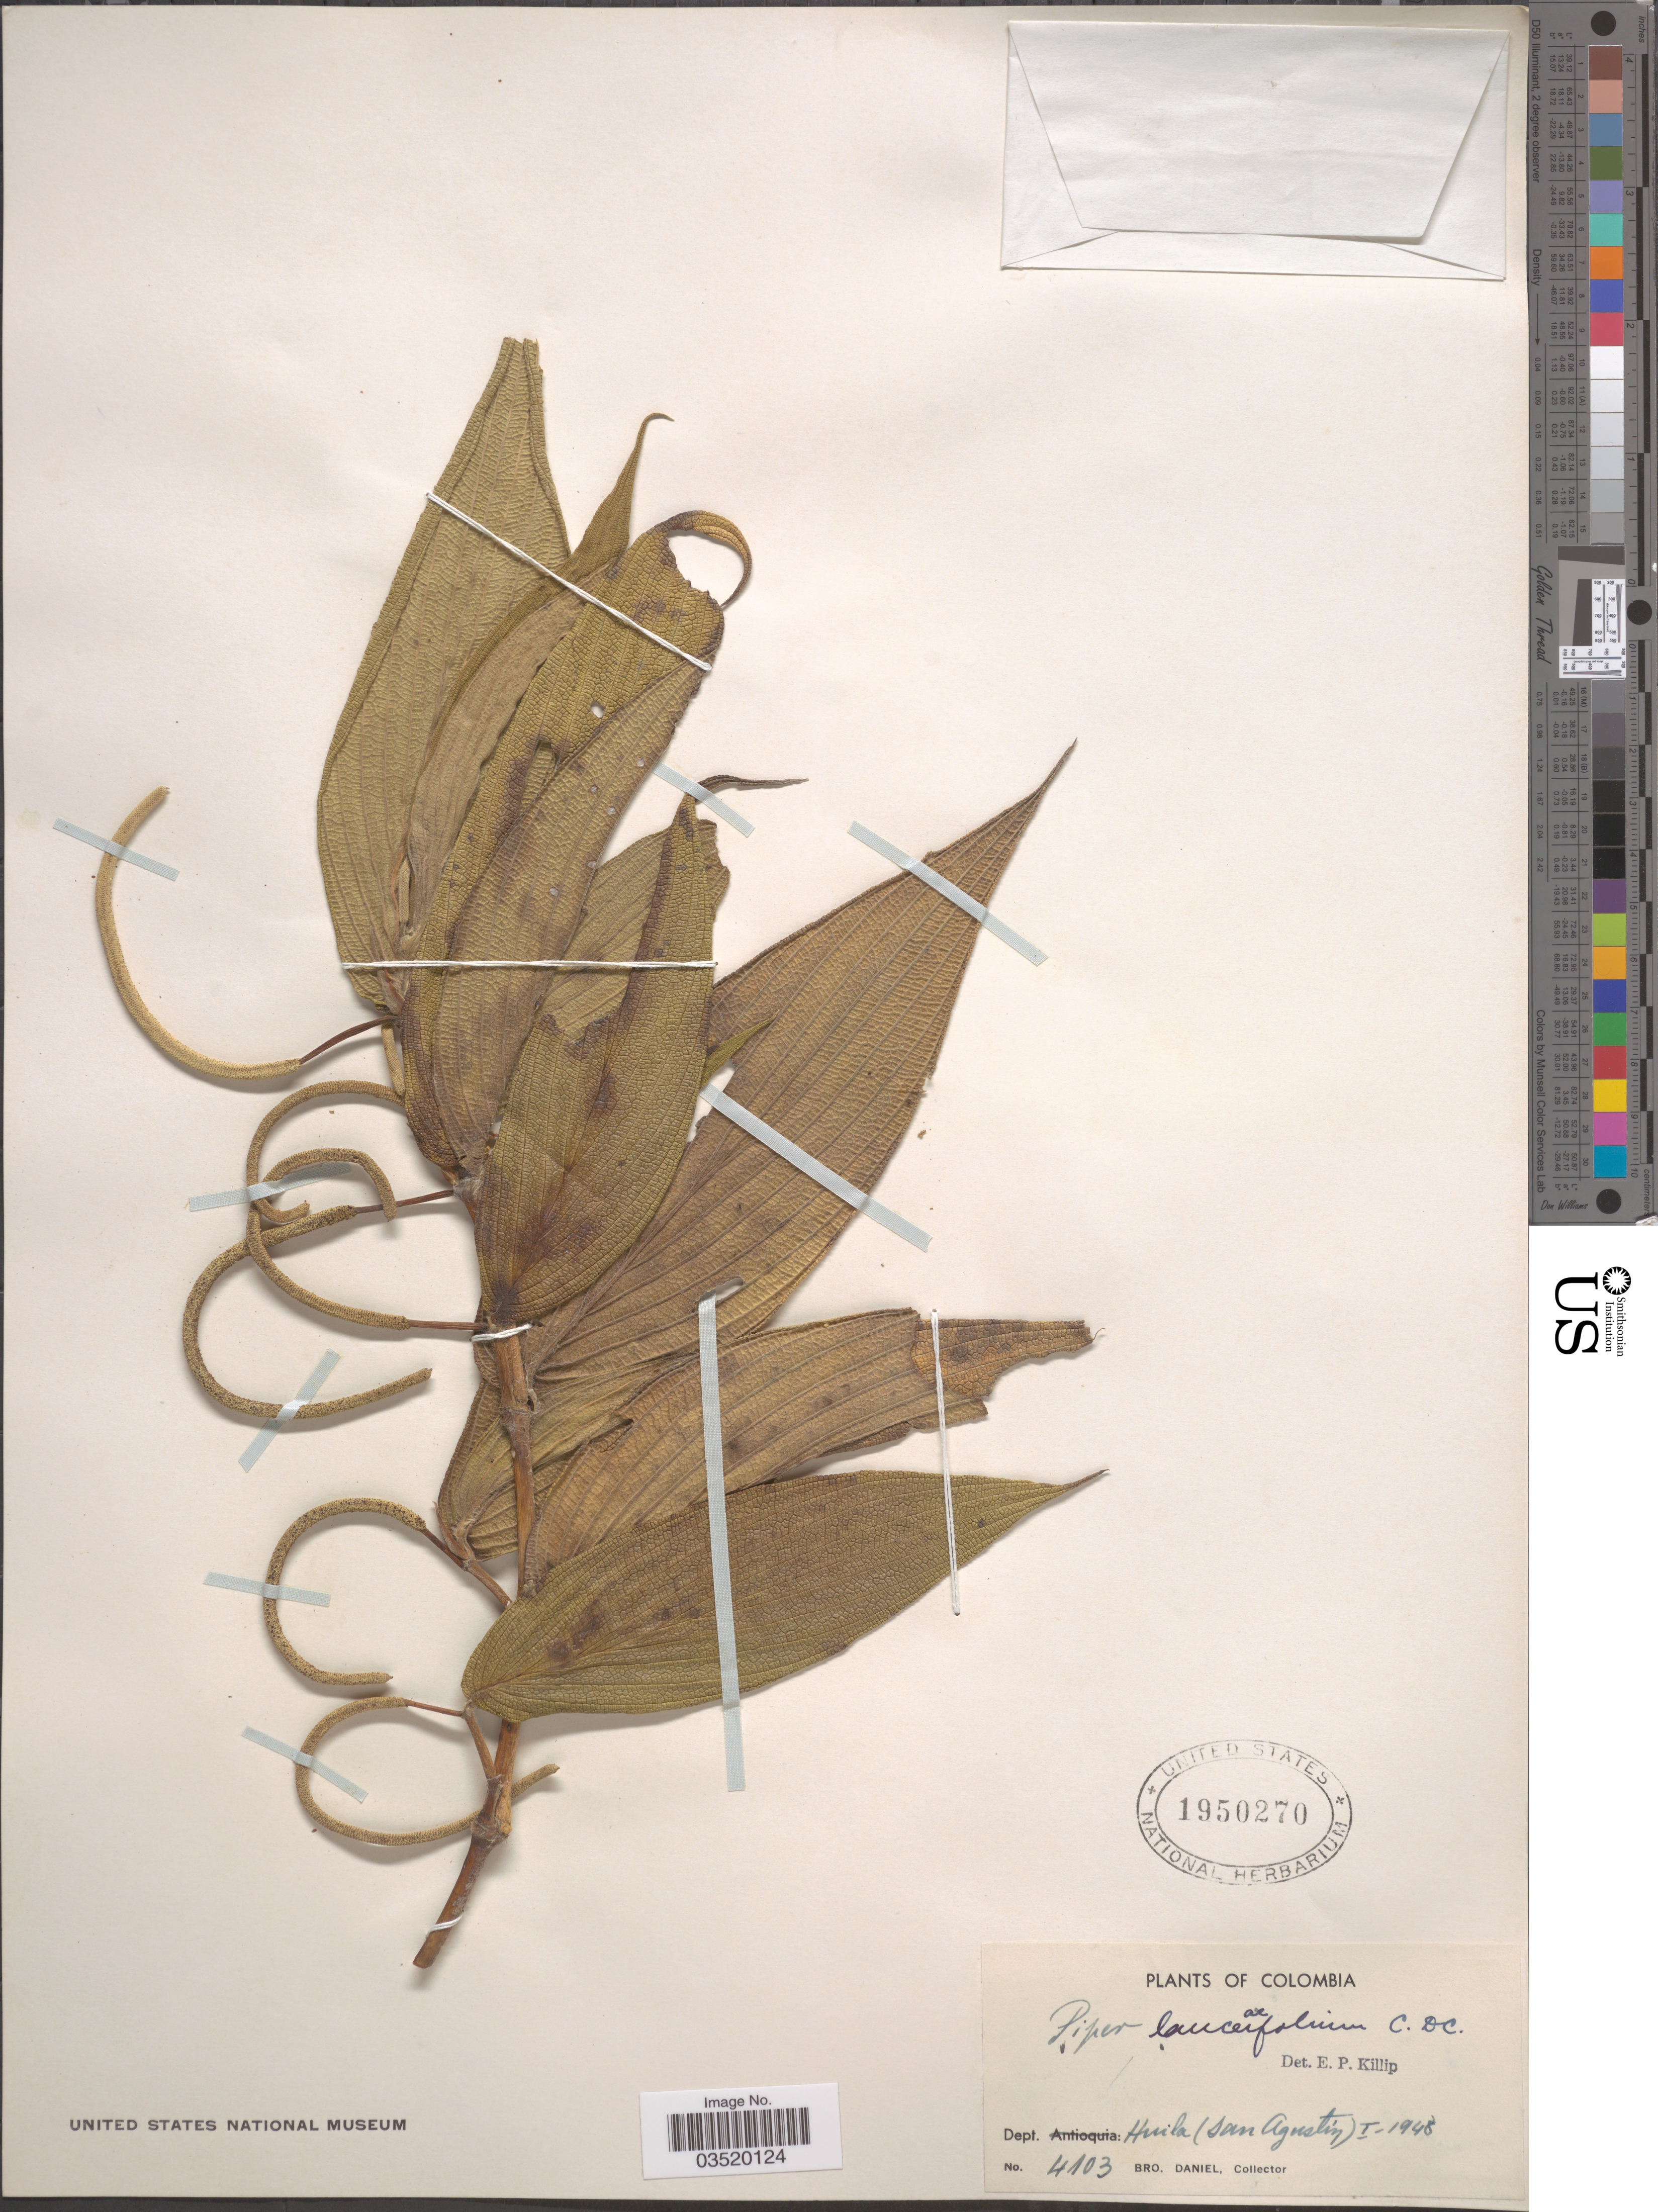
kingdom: Plantae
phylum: Tracheophyta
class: Magnoliopsida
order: Piperales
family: Piperaceae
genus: Piper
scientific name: Piper lanceifolium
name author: Kunth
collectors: Bro. Daniel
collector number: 4103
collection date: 1948-01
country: Colombia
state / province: Huila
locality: Dept. Huila (San Agustin).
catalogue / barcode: US 1950270